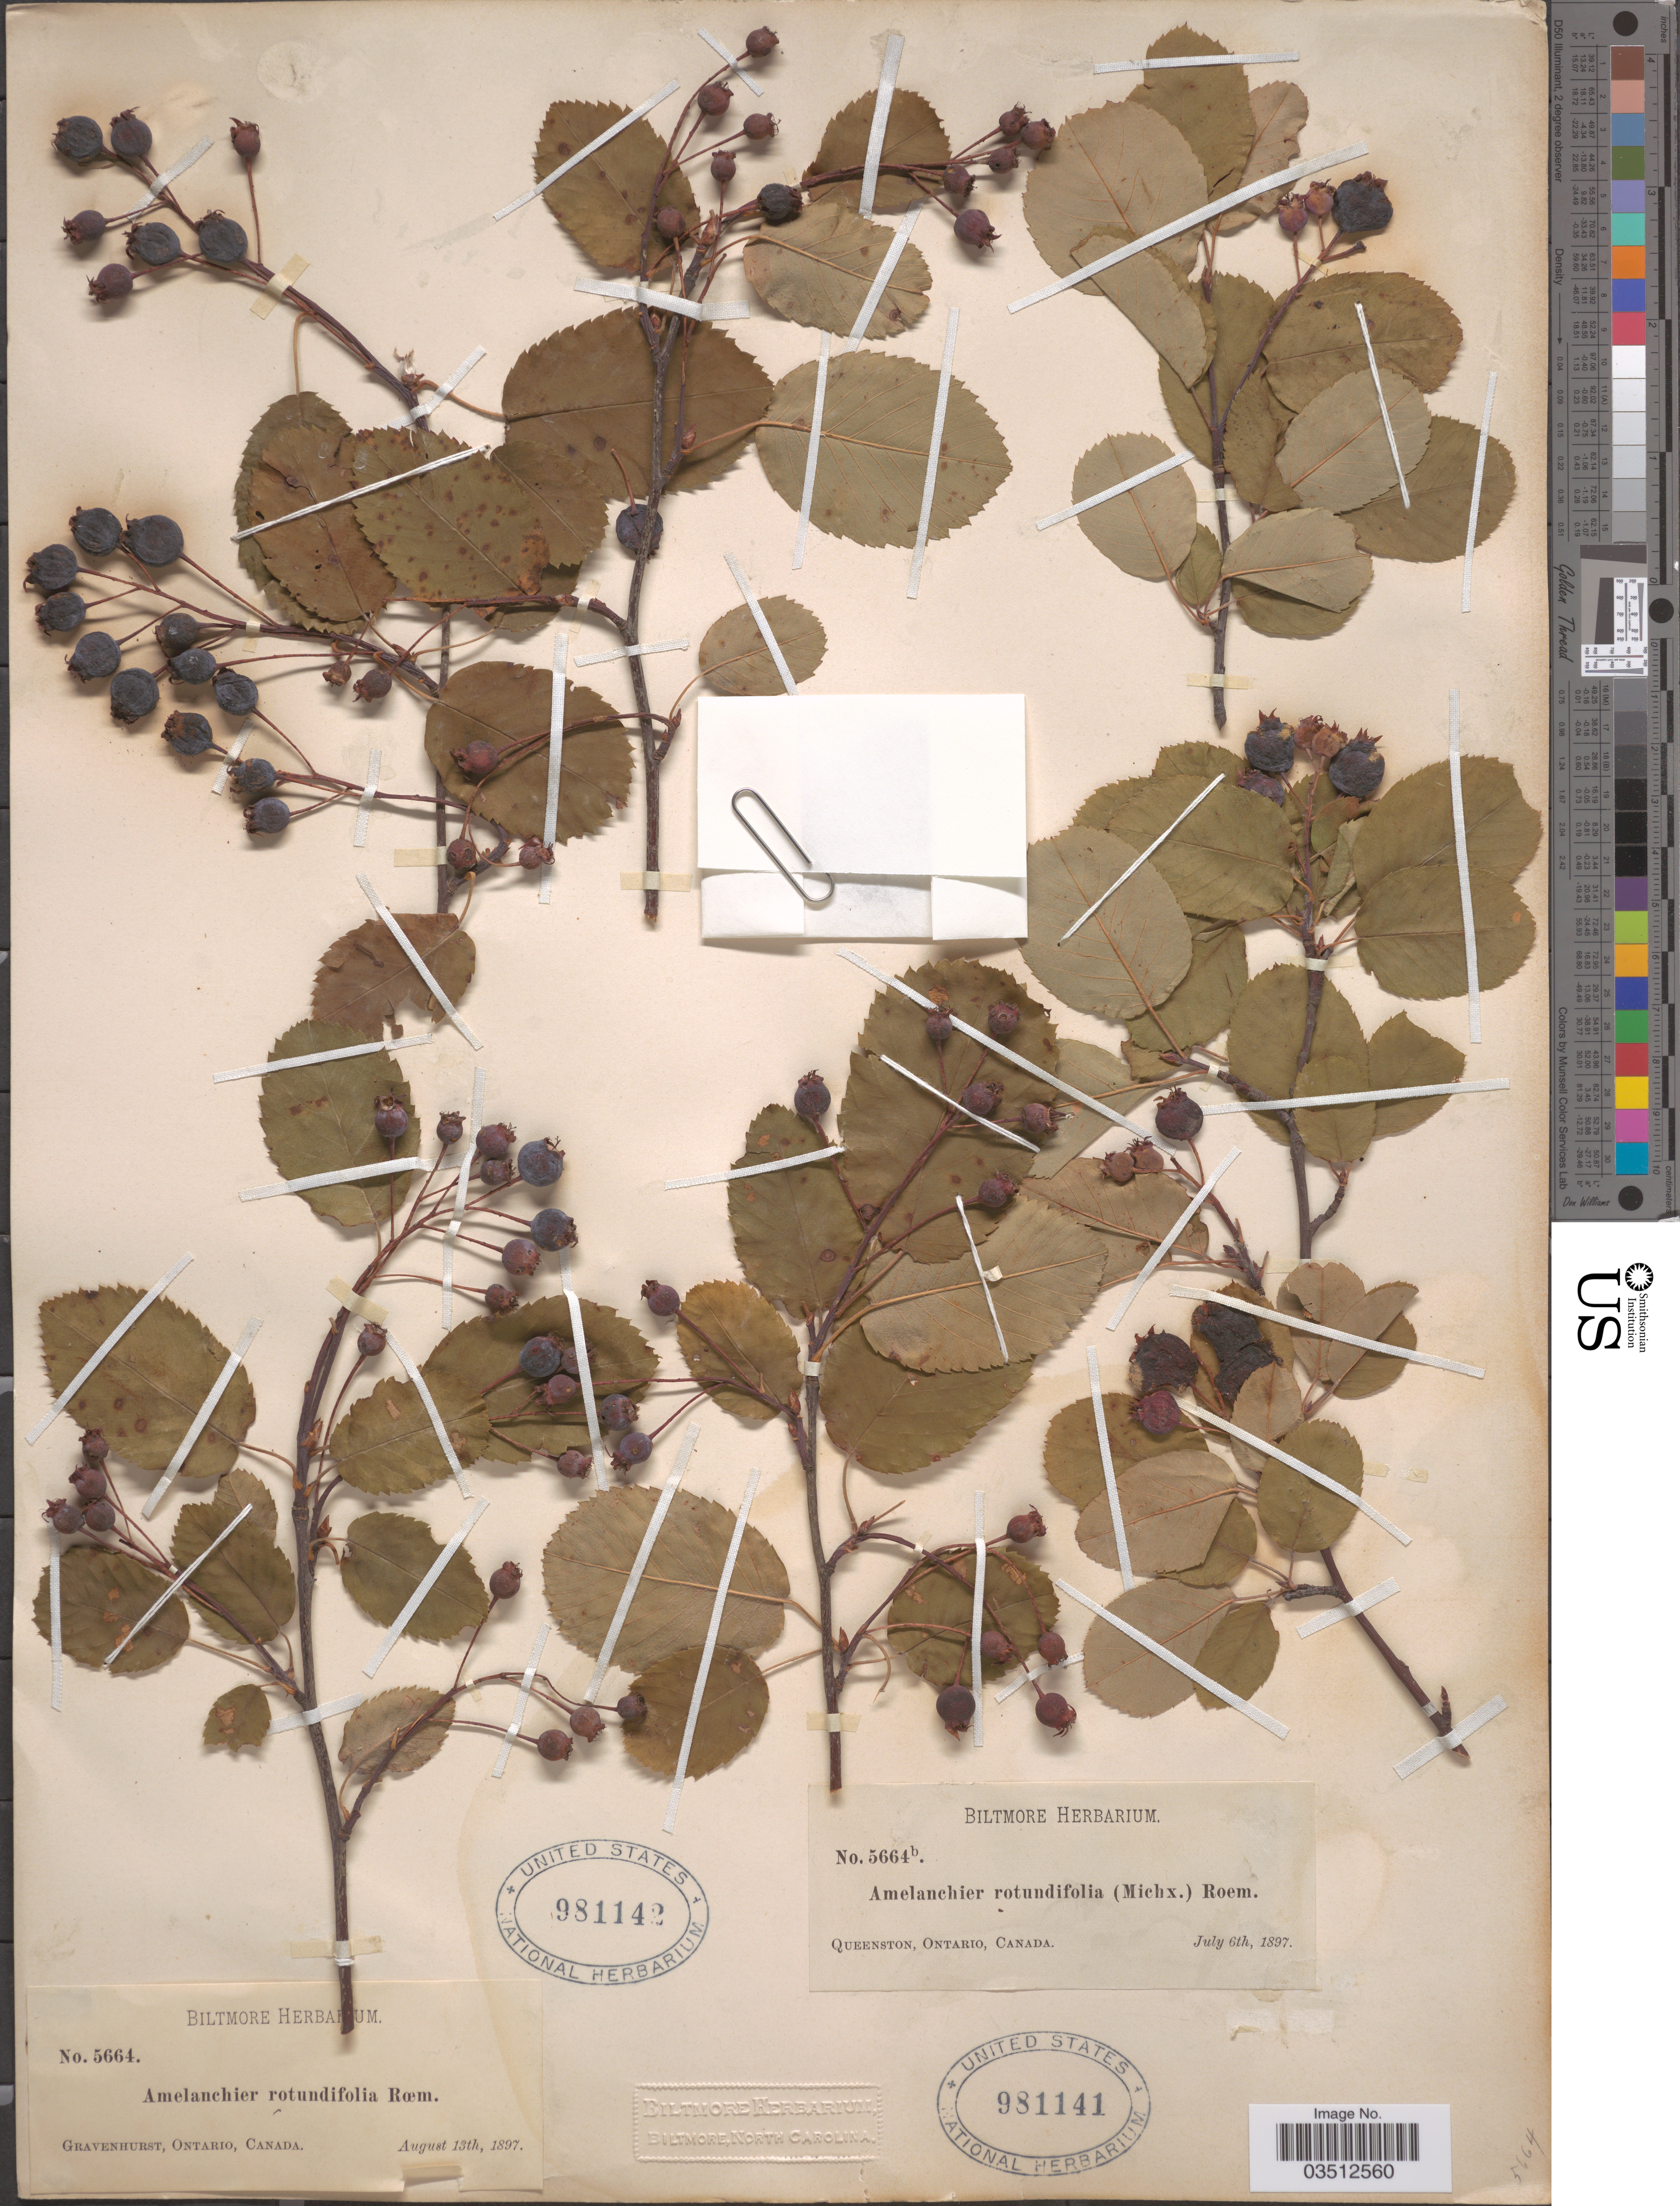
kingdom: Plantae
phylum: Tracheophyta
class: Magnoliopsida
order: Rosales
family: Rosaceae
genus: Amelanchier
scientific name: Amelanchier rotundifolia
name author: Dum. Cours.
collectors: ex herb. Biltmore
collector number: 5664b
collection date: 1897-07-06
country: Canada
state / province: Ontario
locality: Queenston.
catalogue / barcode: US 981141